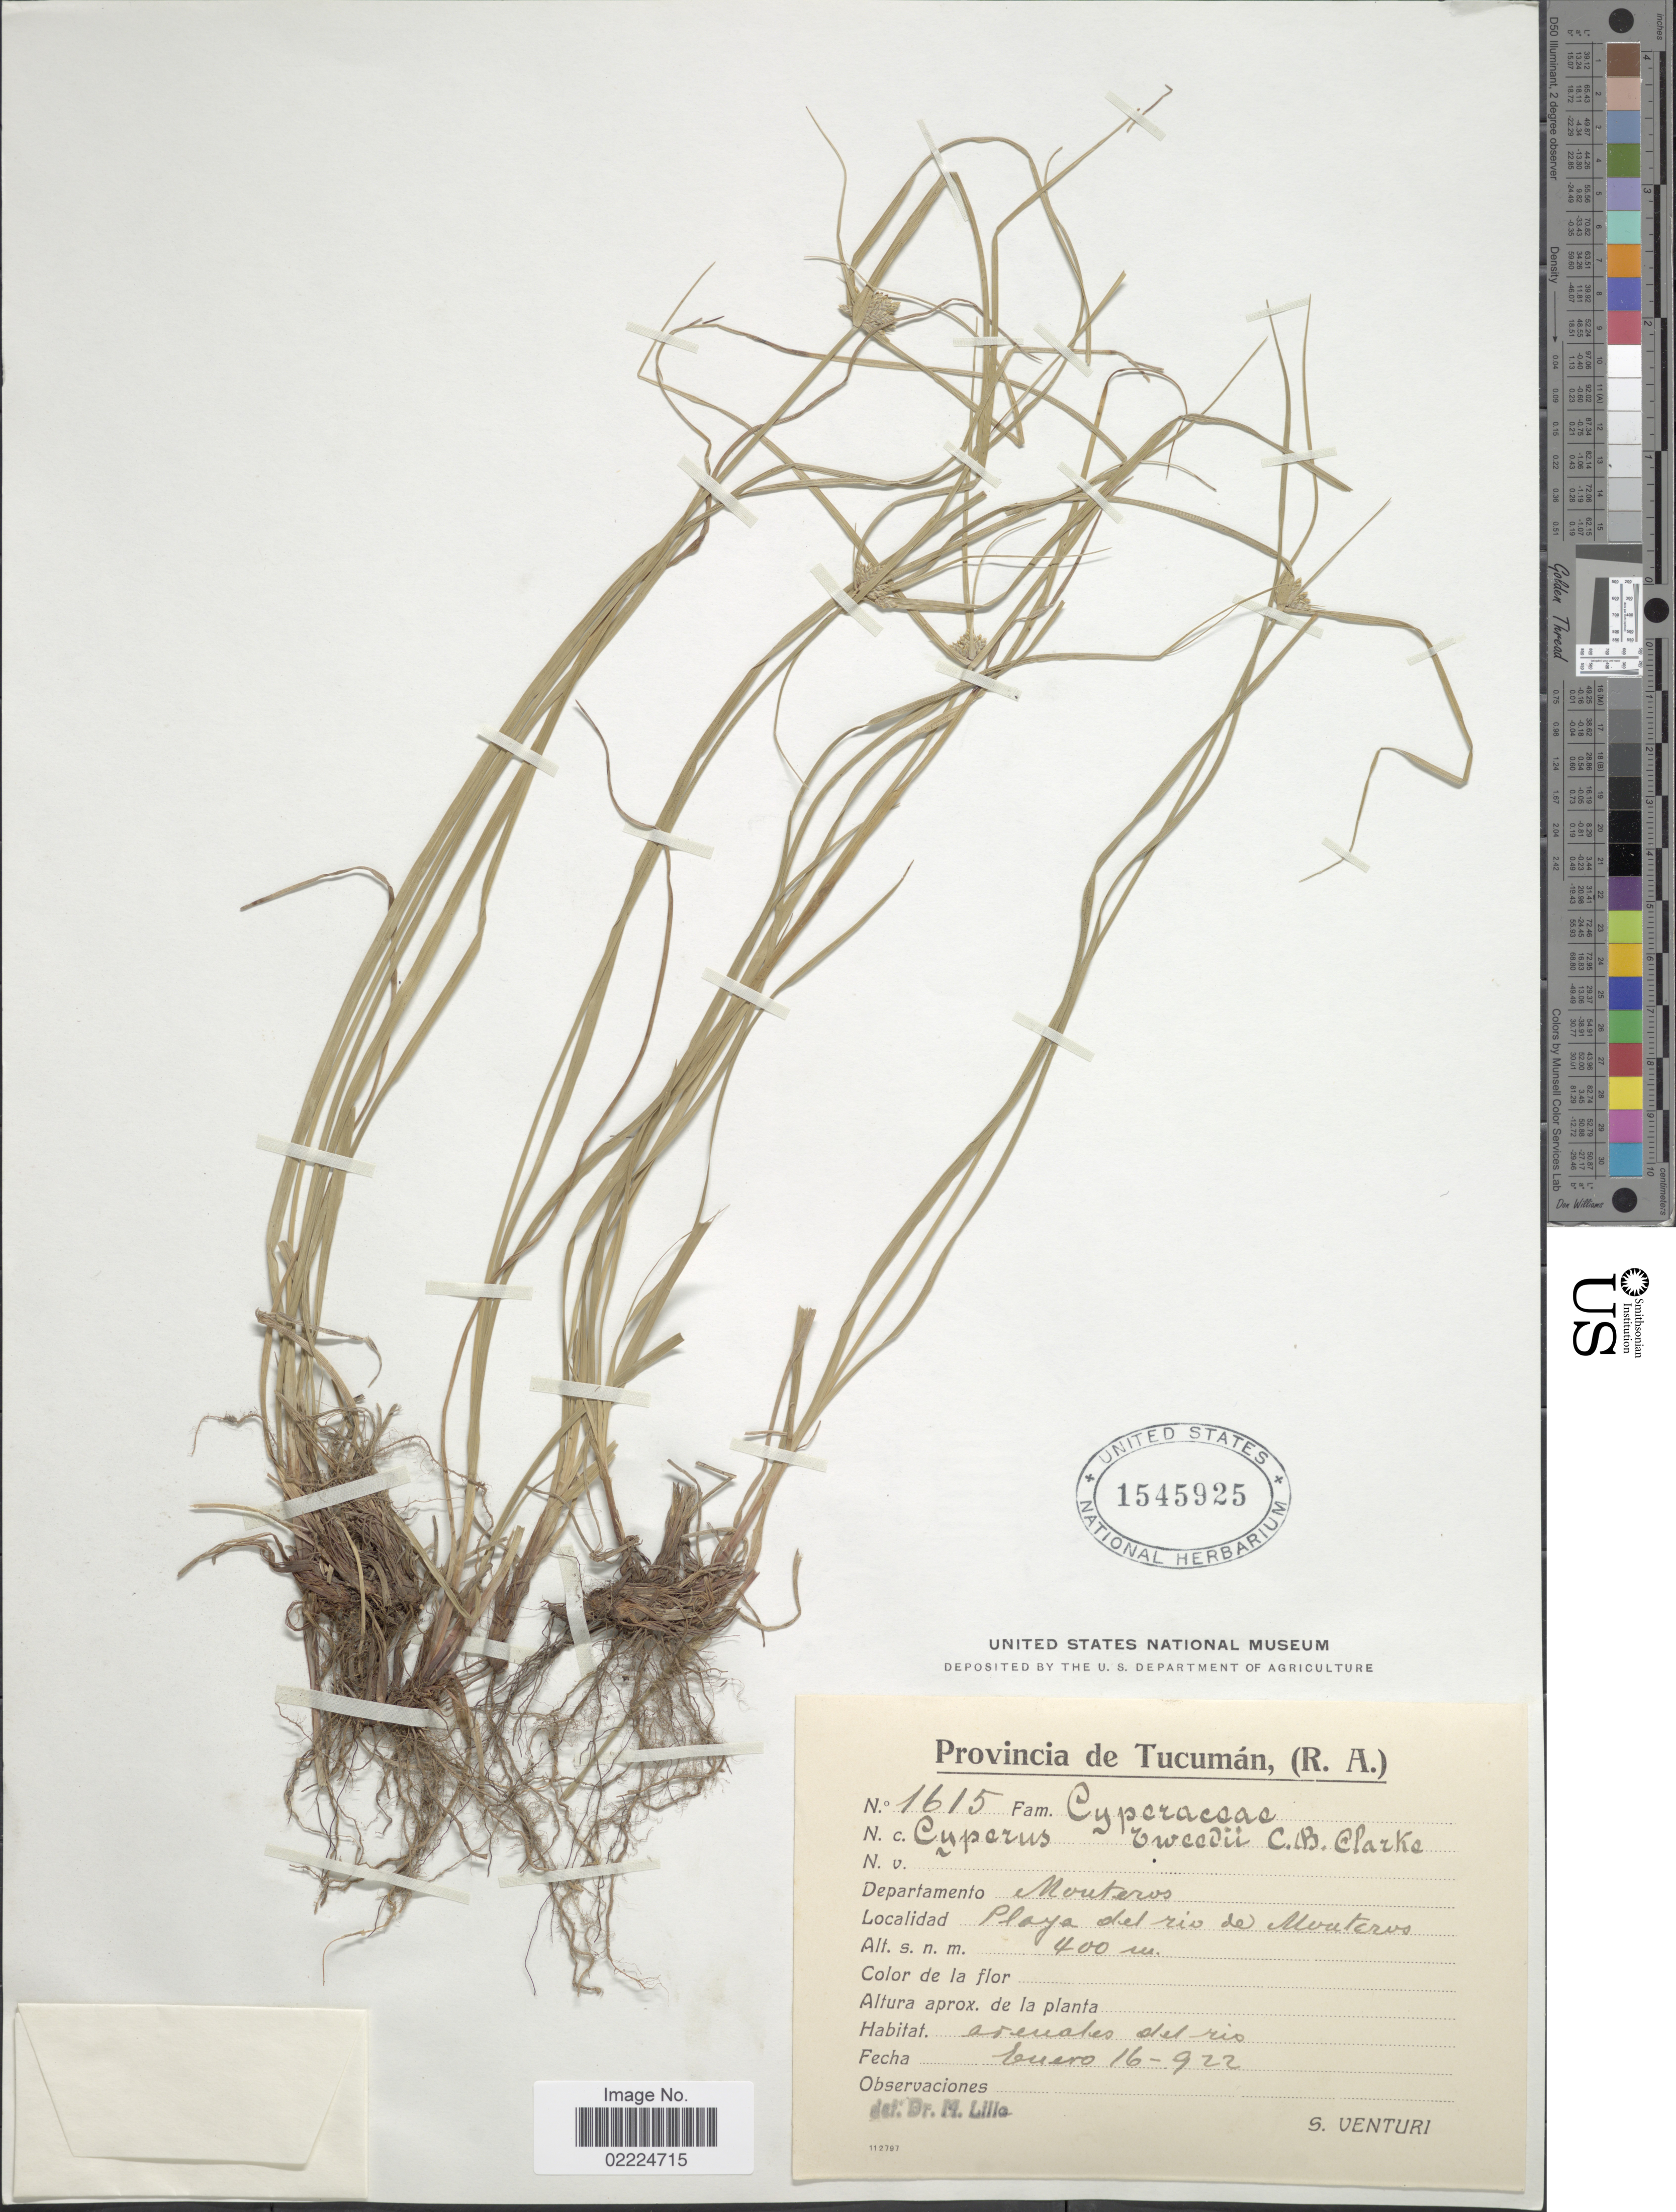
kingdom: Plantae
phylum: Tracheophyta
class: Liliopsida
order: Poales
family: Cyperaceae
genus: Cyperus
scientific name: Cyperus tweediei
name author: C.B. Clarke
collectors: S. Venturi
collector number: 1615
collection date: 1922-01-16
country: Argentina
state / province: Tucuman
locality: Departamento Monteros, Playa del rio de Monteros.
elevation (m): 400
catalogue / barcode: US 1545925